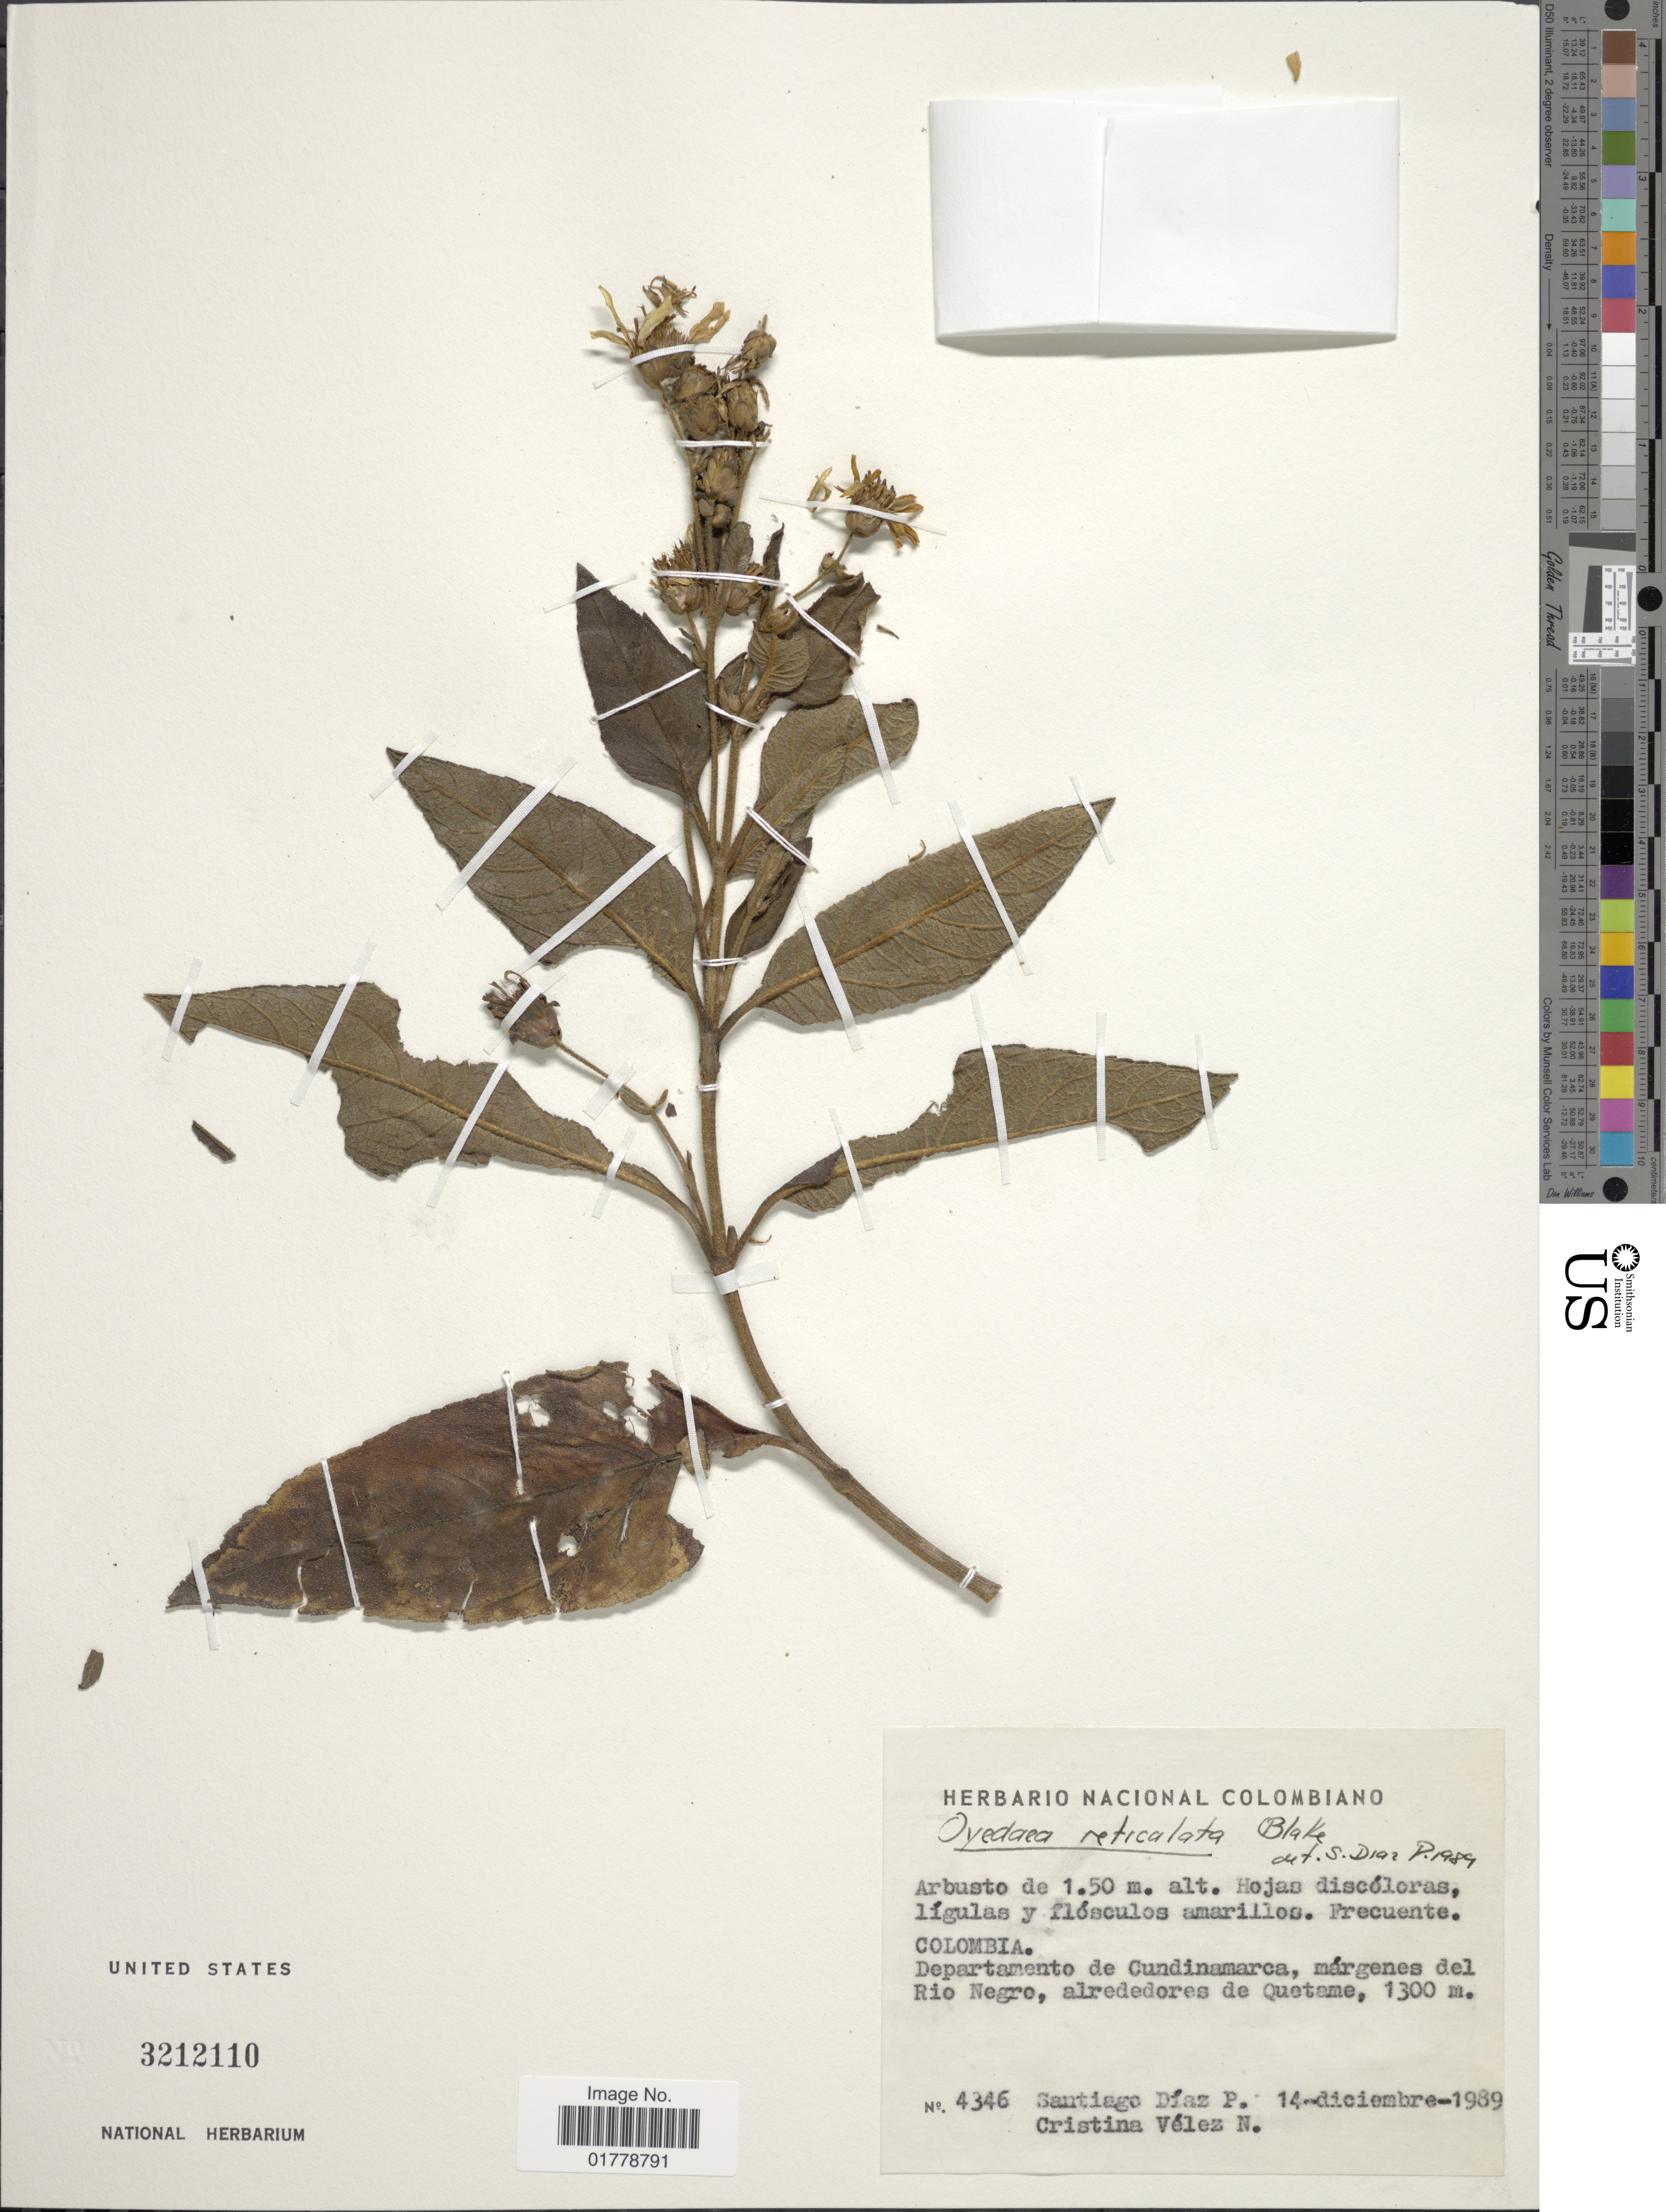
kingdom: Plantae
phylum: Tracheophyta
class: Magnoliopsida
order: Asterales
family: Asteraceae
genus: Oyedaea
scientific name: Oyedaea reticulata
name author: S.F. Blake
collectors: S. Díaz Píedrahíta & C. Vélez-Nauer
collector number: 4346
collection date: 1989-12-14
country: Colombia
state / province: Cundinamarca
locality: Departamento de Cundinamarca, márgenes del Rio Negro, alrededores de Quetame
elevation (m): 1300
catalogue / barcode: US 3212110